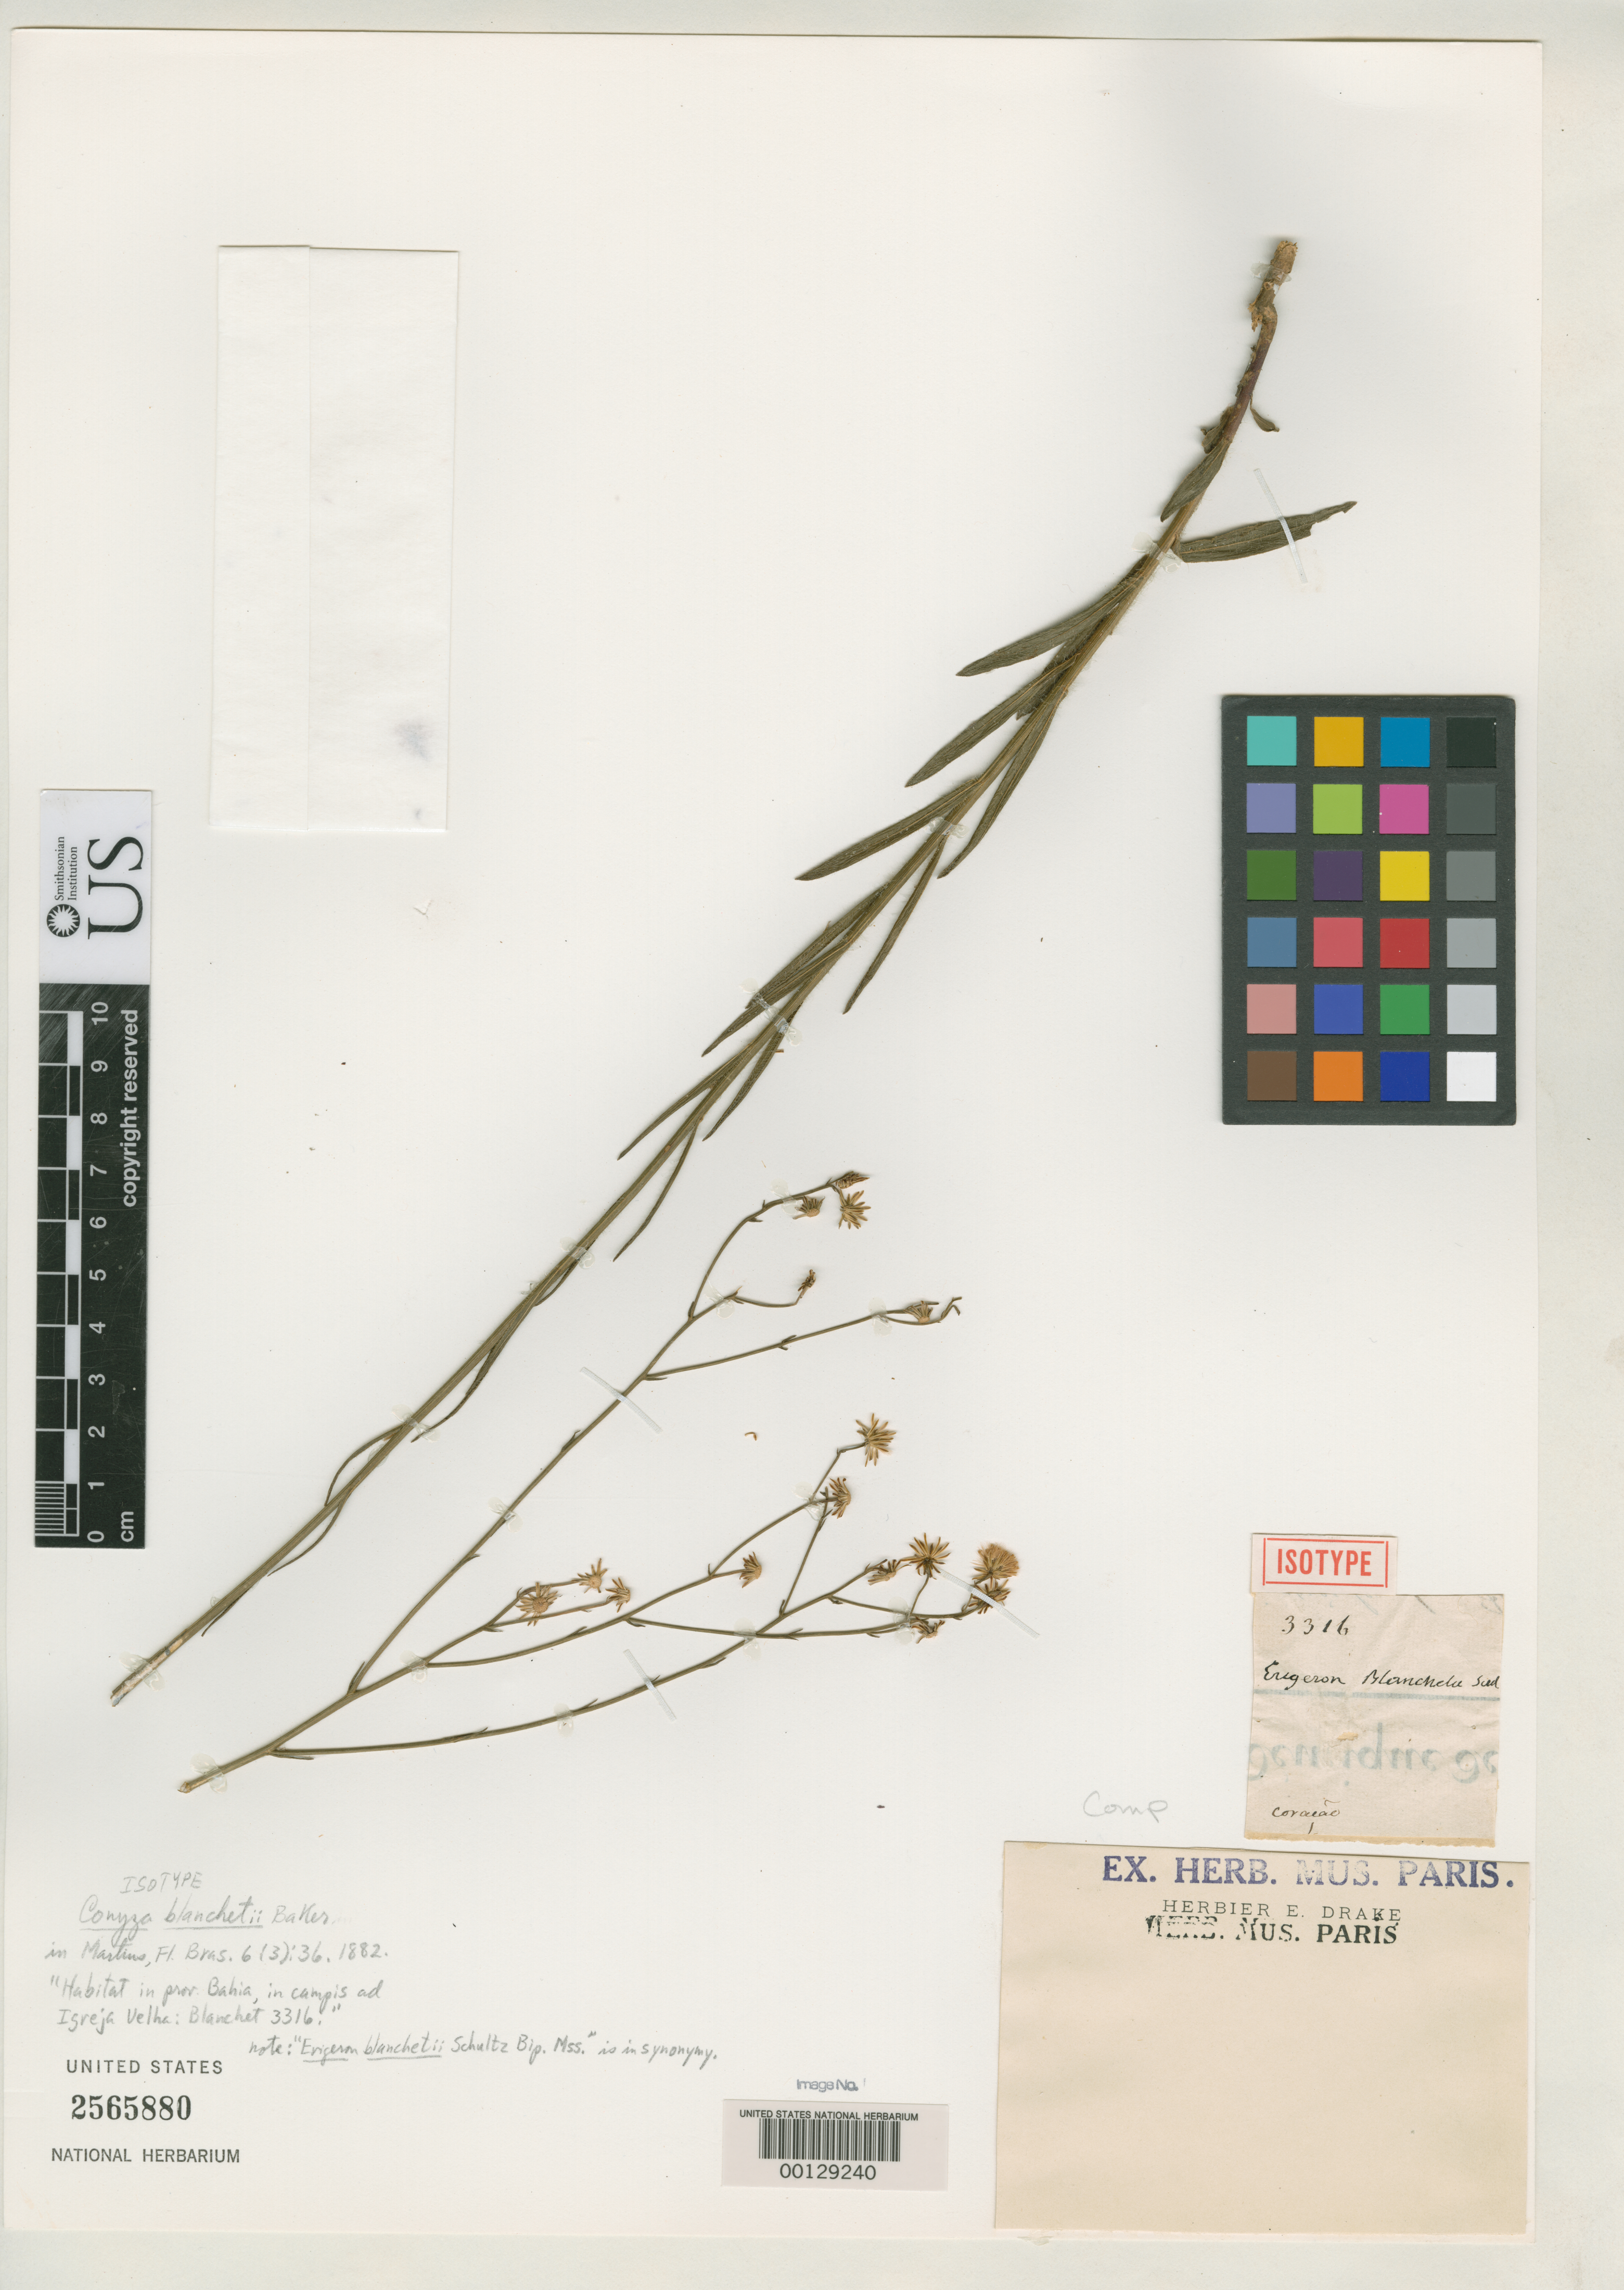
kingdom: Plantae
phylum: Tracheophyta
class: Magnoliopsida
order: Asterales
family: Asteraceae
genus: Conyza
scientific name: Conyza blanchetii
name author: Baker in Mart.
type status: Isotype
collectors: J. Blanchet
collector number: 3316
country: Brazil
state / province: Bahia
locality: In campis ad Igreja Velha.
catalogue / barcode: US 2565880